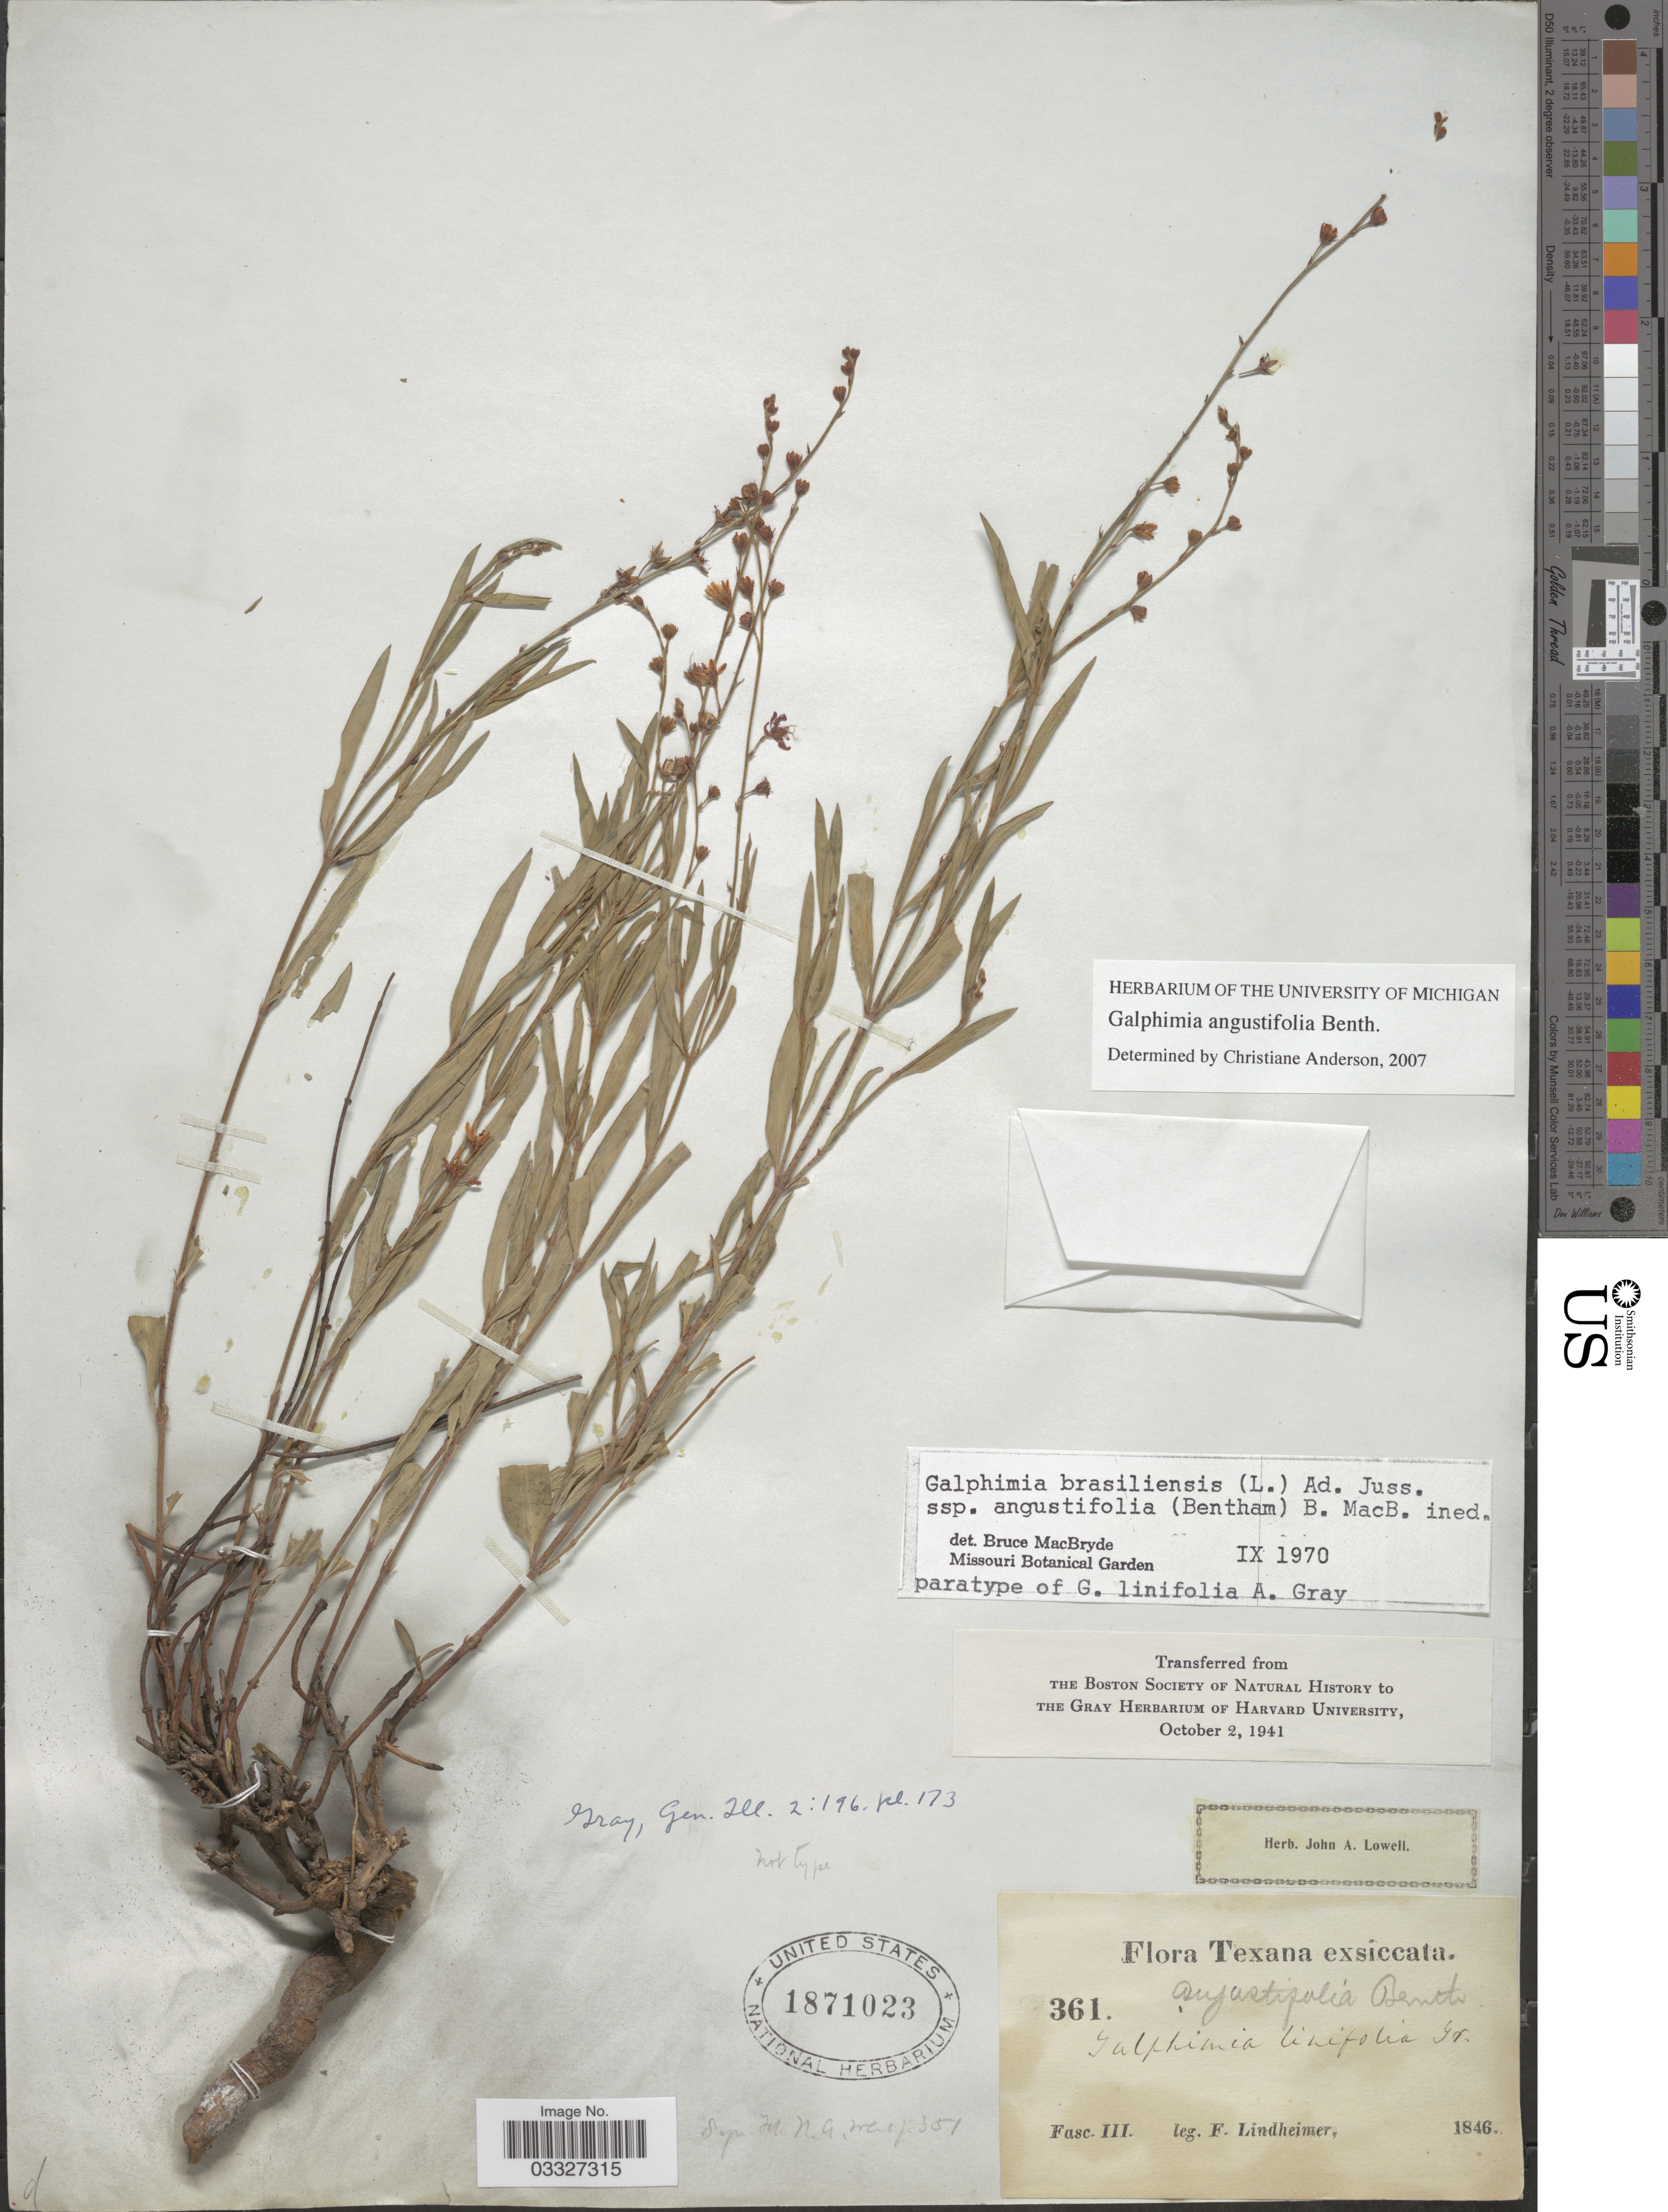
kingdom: Plantae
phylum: Tracheophyta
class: Magnoliopsida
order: Malpighiales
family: Malpighiaceae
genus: Galphimia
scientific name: Galphimia angustifolia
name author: Benth.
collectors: F. Lindheimer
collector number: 361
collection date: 1846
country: United States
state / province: Texas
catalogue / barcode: US 1871023